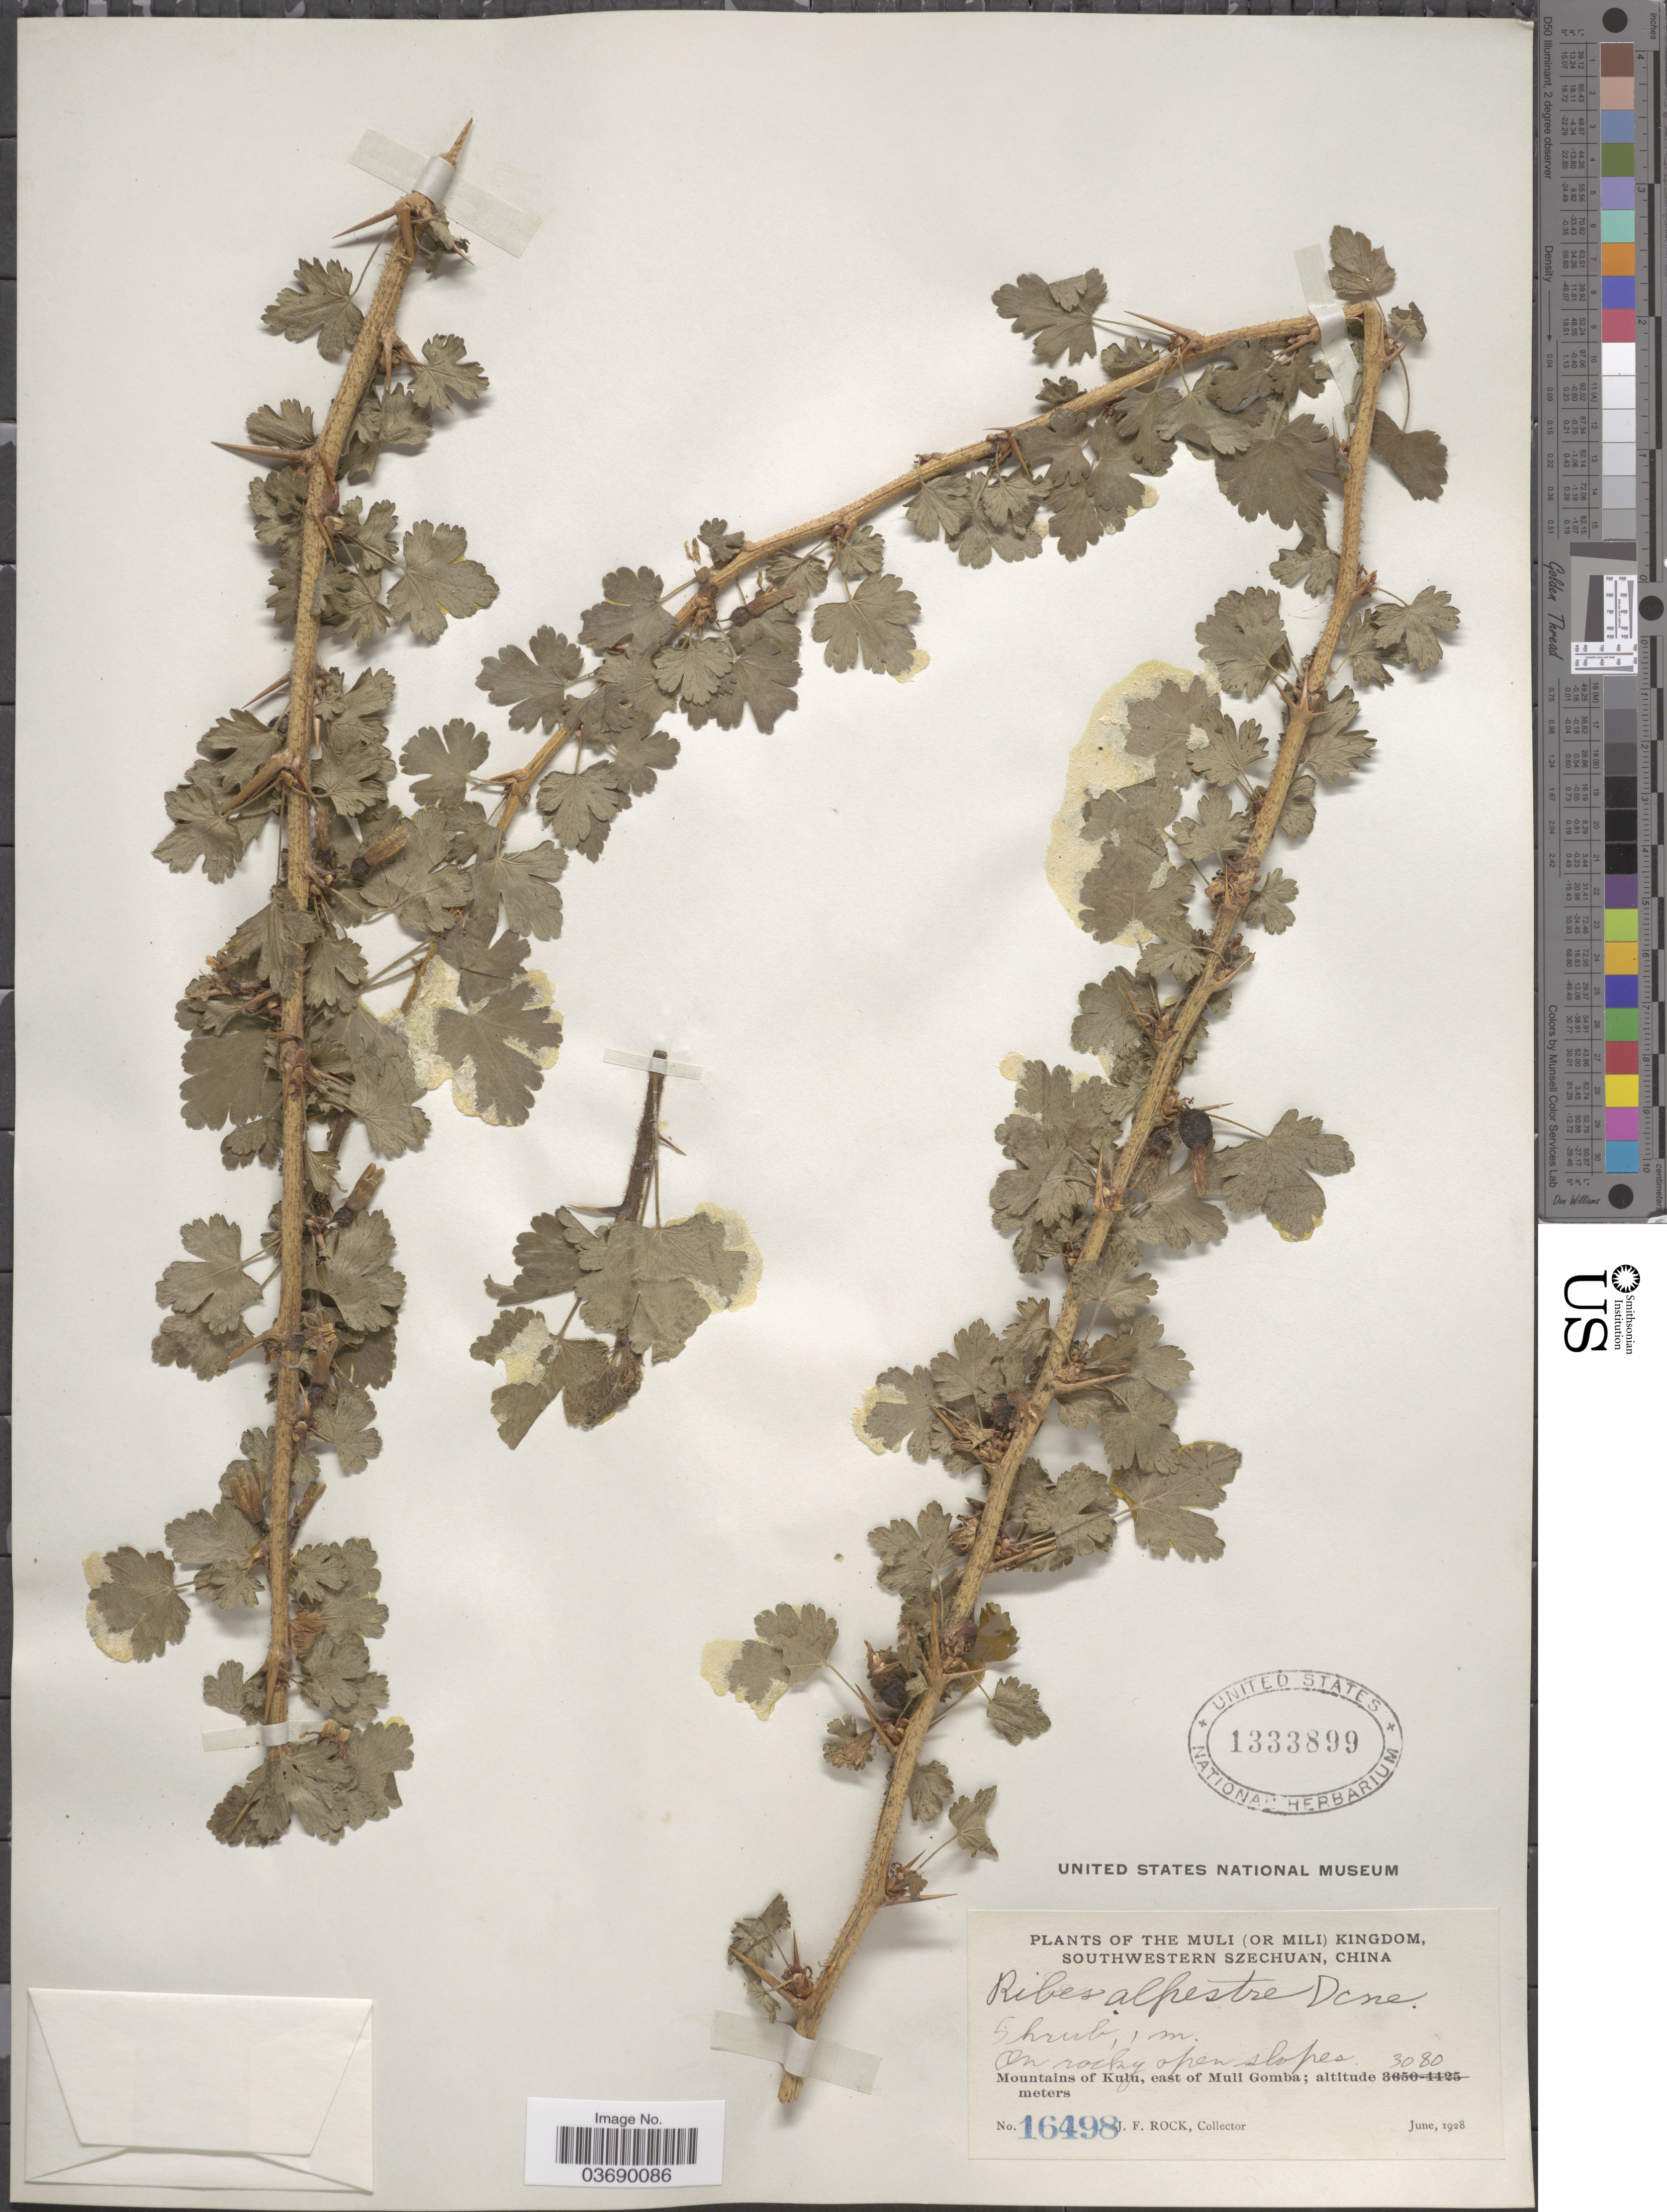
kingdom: Plantae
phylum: Tracheophyta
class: Magnoliopsida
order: Saxifragales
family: Grossulariaceae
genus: Ribes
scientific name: Ribes alpestre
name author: Wall. ex Decne.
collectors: J. Rock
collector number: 16498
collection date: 1928-06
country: China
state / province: Sichuan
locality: The Muli (or Mili) Kingdom, southwestern Szechuan. Mountains of Kulu, east of Muli Gomba.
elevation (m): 3080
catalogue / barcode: US 1333899